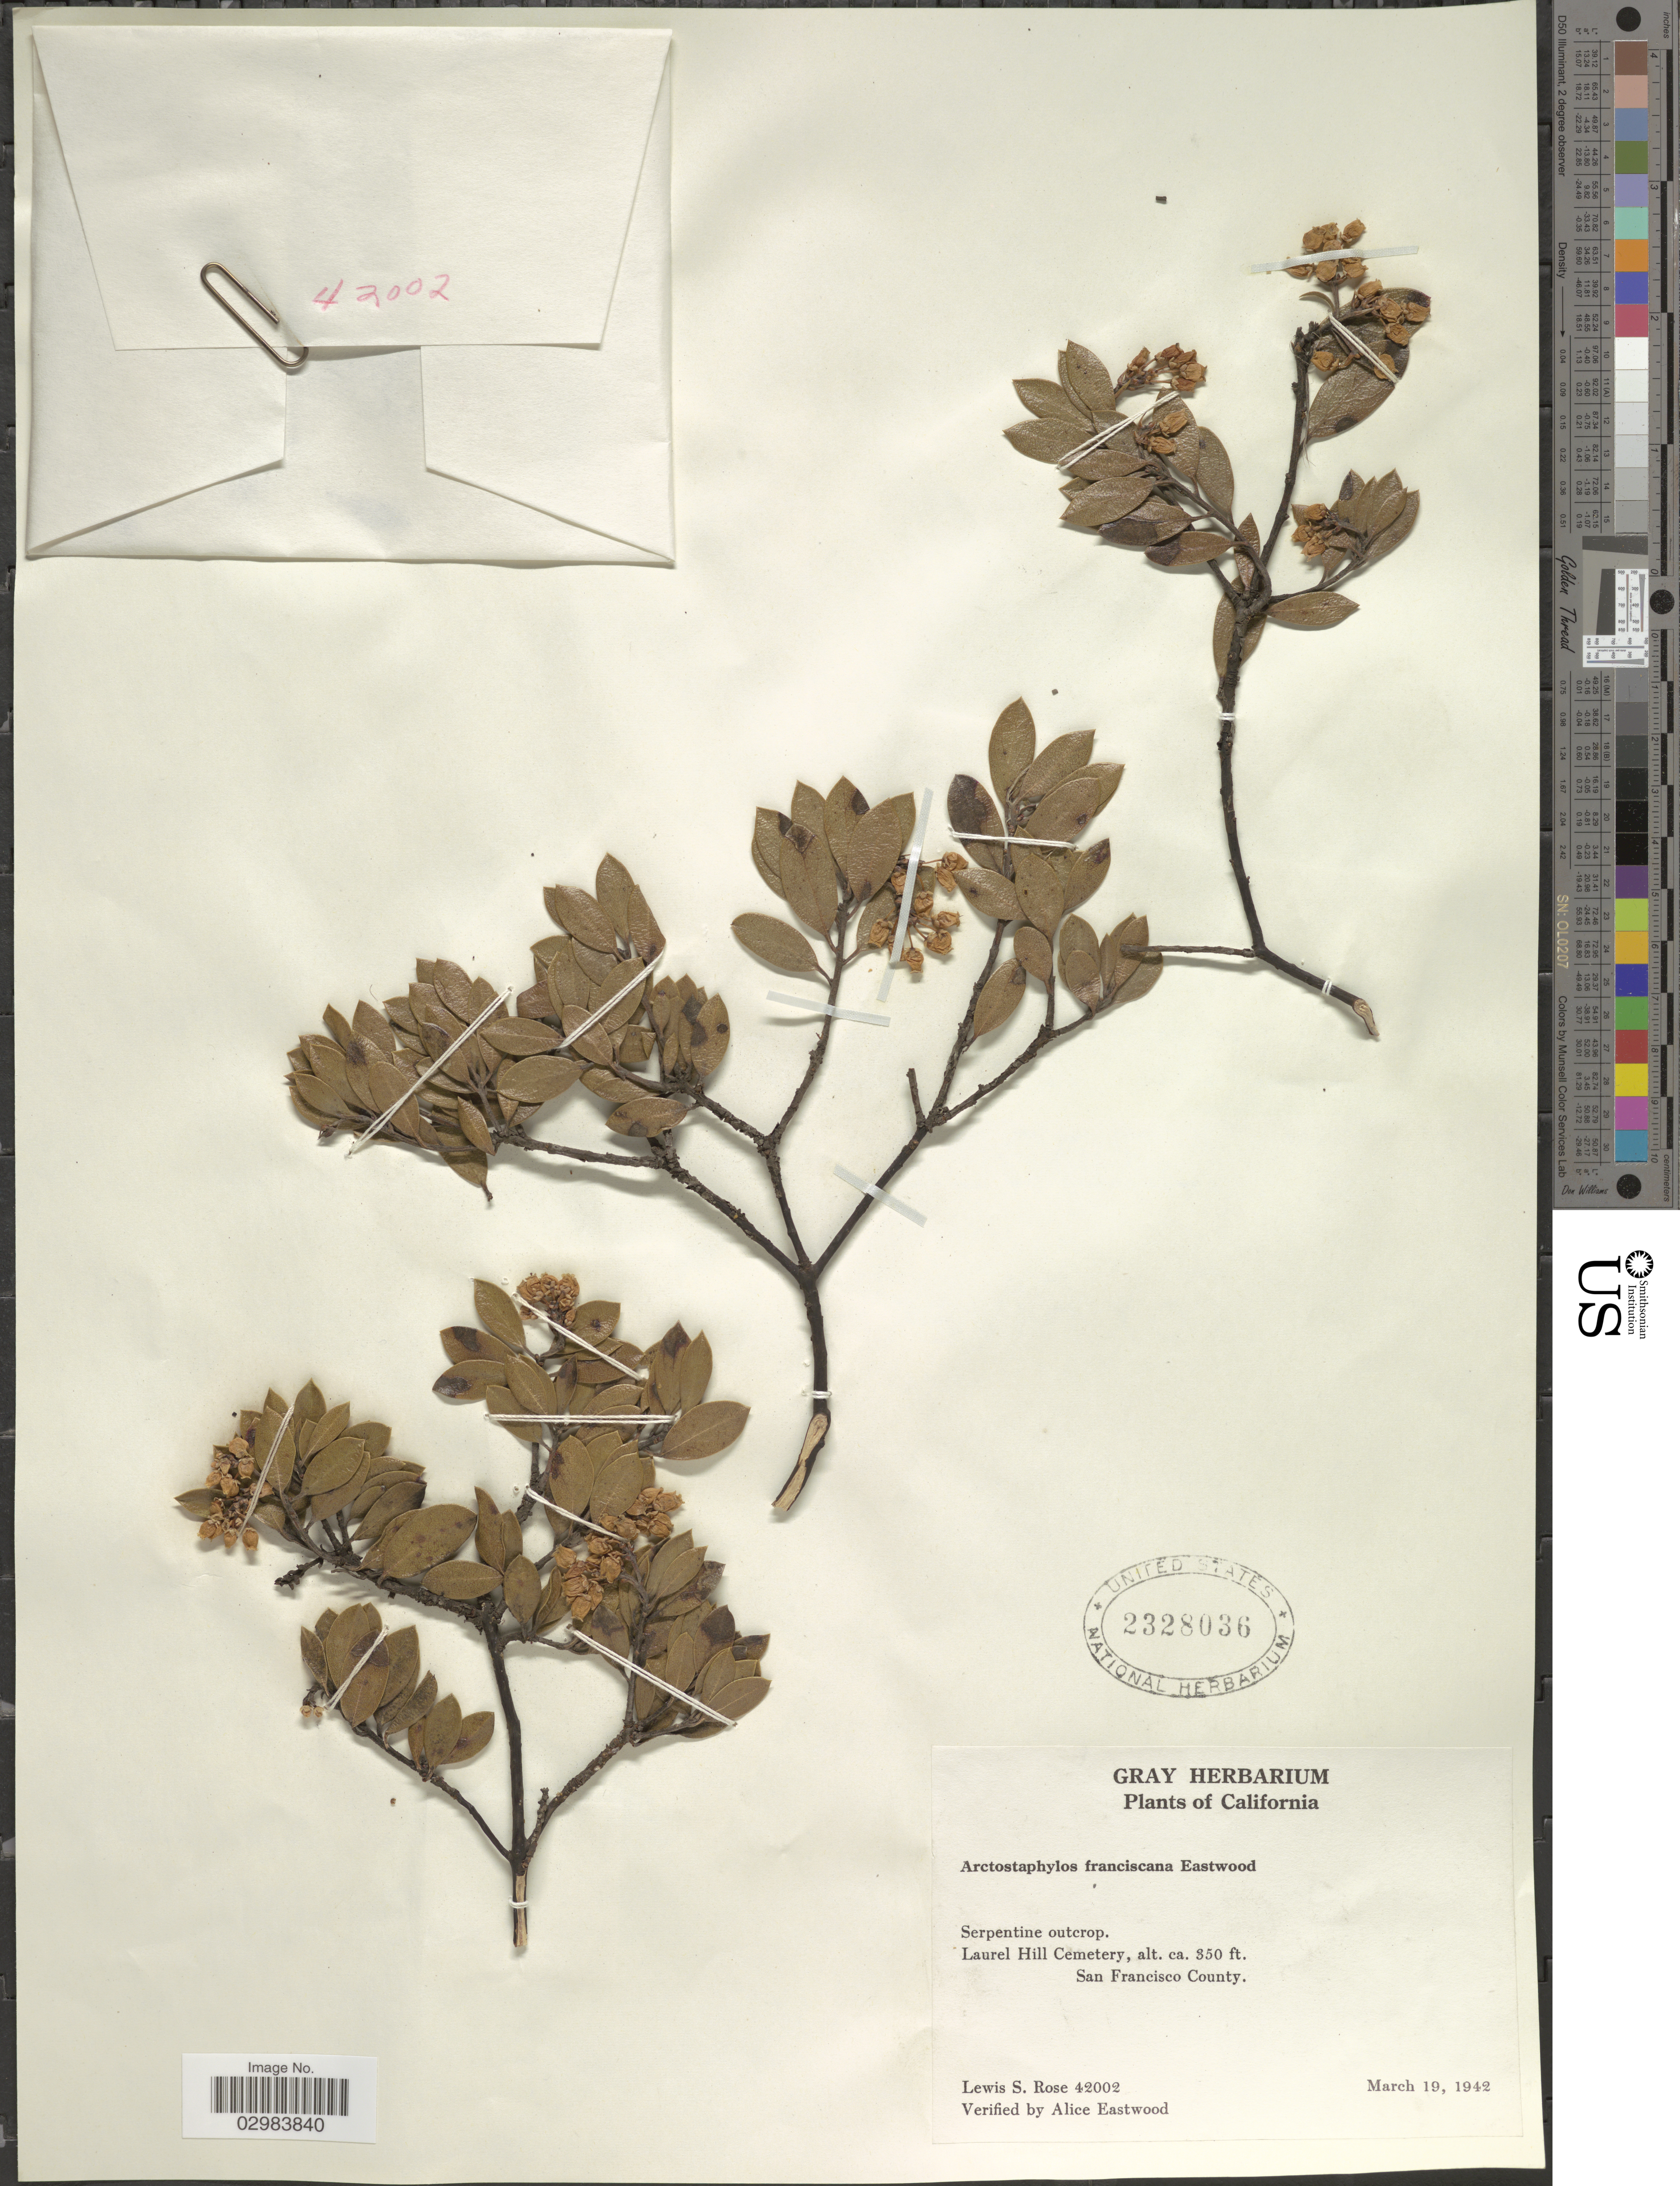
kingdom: Plantae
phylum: Tracheophyta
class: Magnoliopsida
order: Ericales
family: Ericaceae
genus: Arctostaphylos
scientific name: Arctostaphylos franciscana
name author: Eastw.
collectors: L. S. Rose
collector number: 42002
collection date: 1942-03-19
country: United States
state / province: California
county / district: San Francisco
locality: Laurel Hill cemetery, San Francisco County.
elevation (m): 107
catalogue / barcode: US 2328036